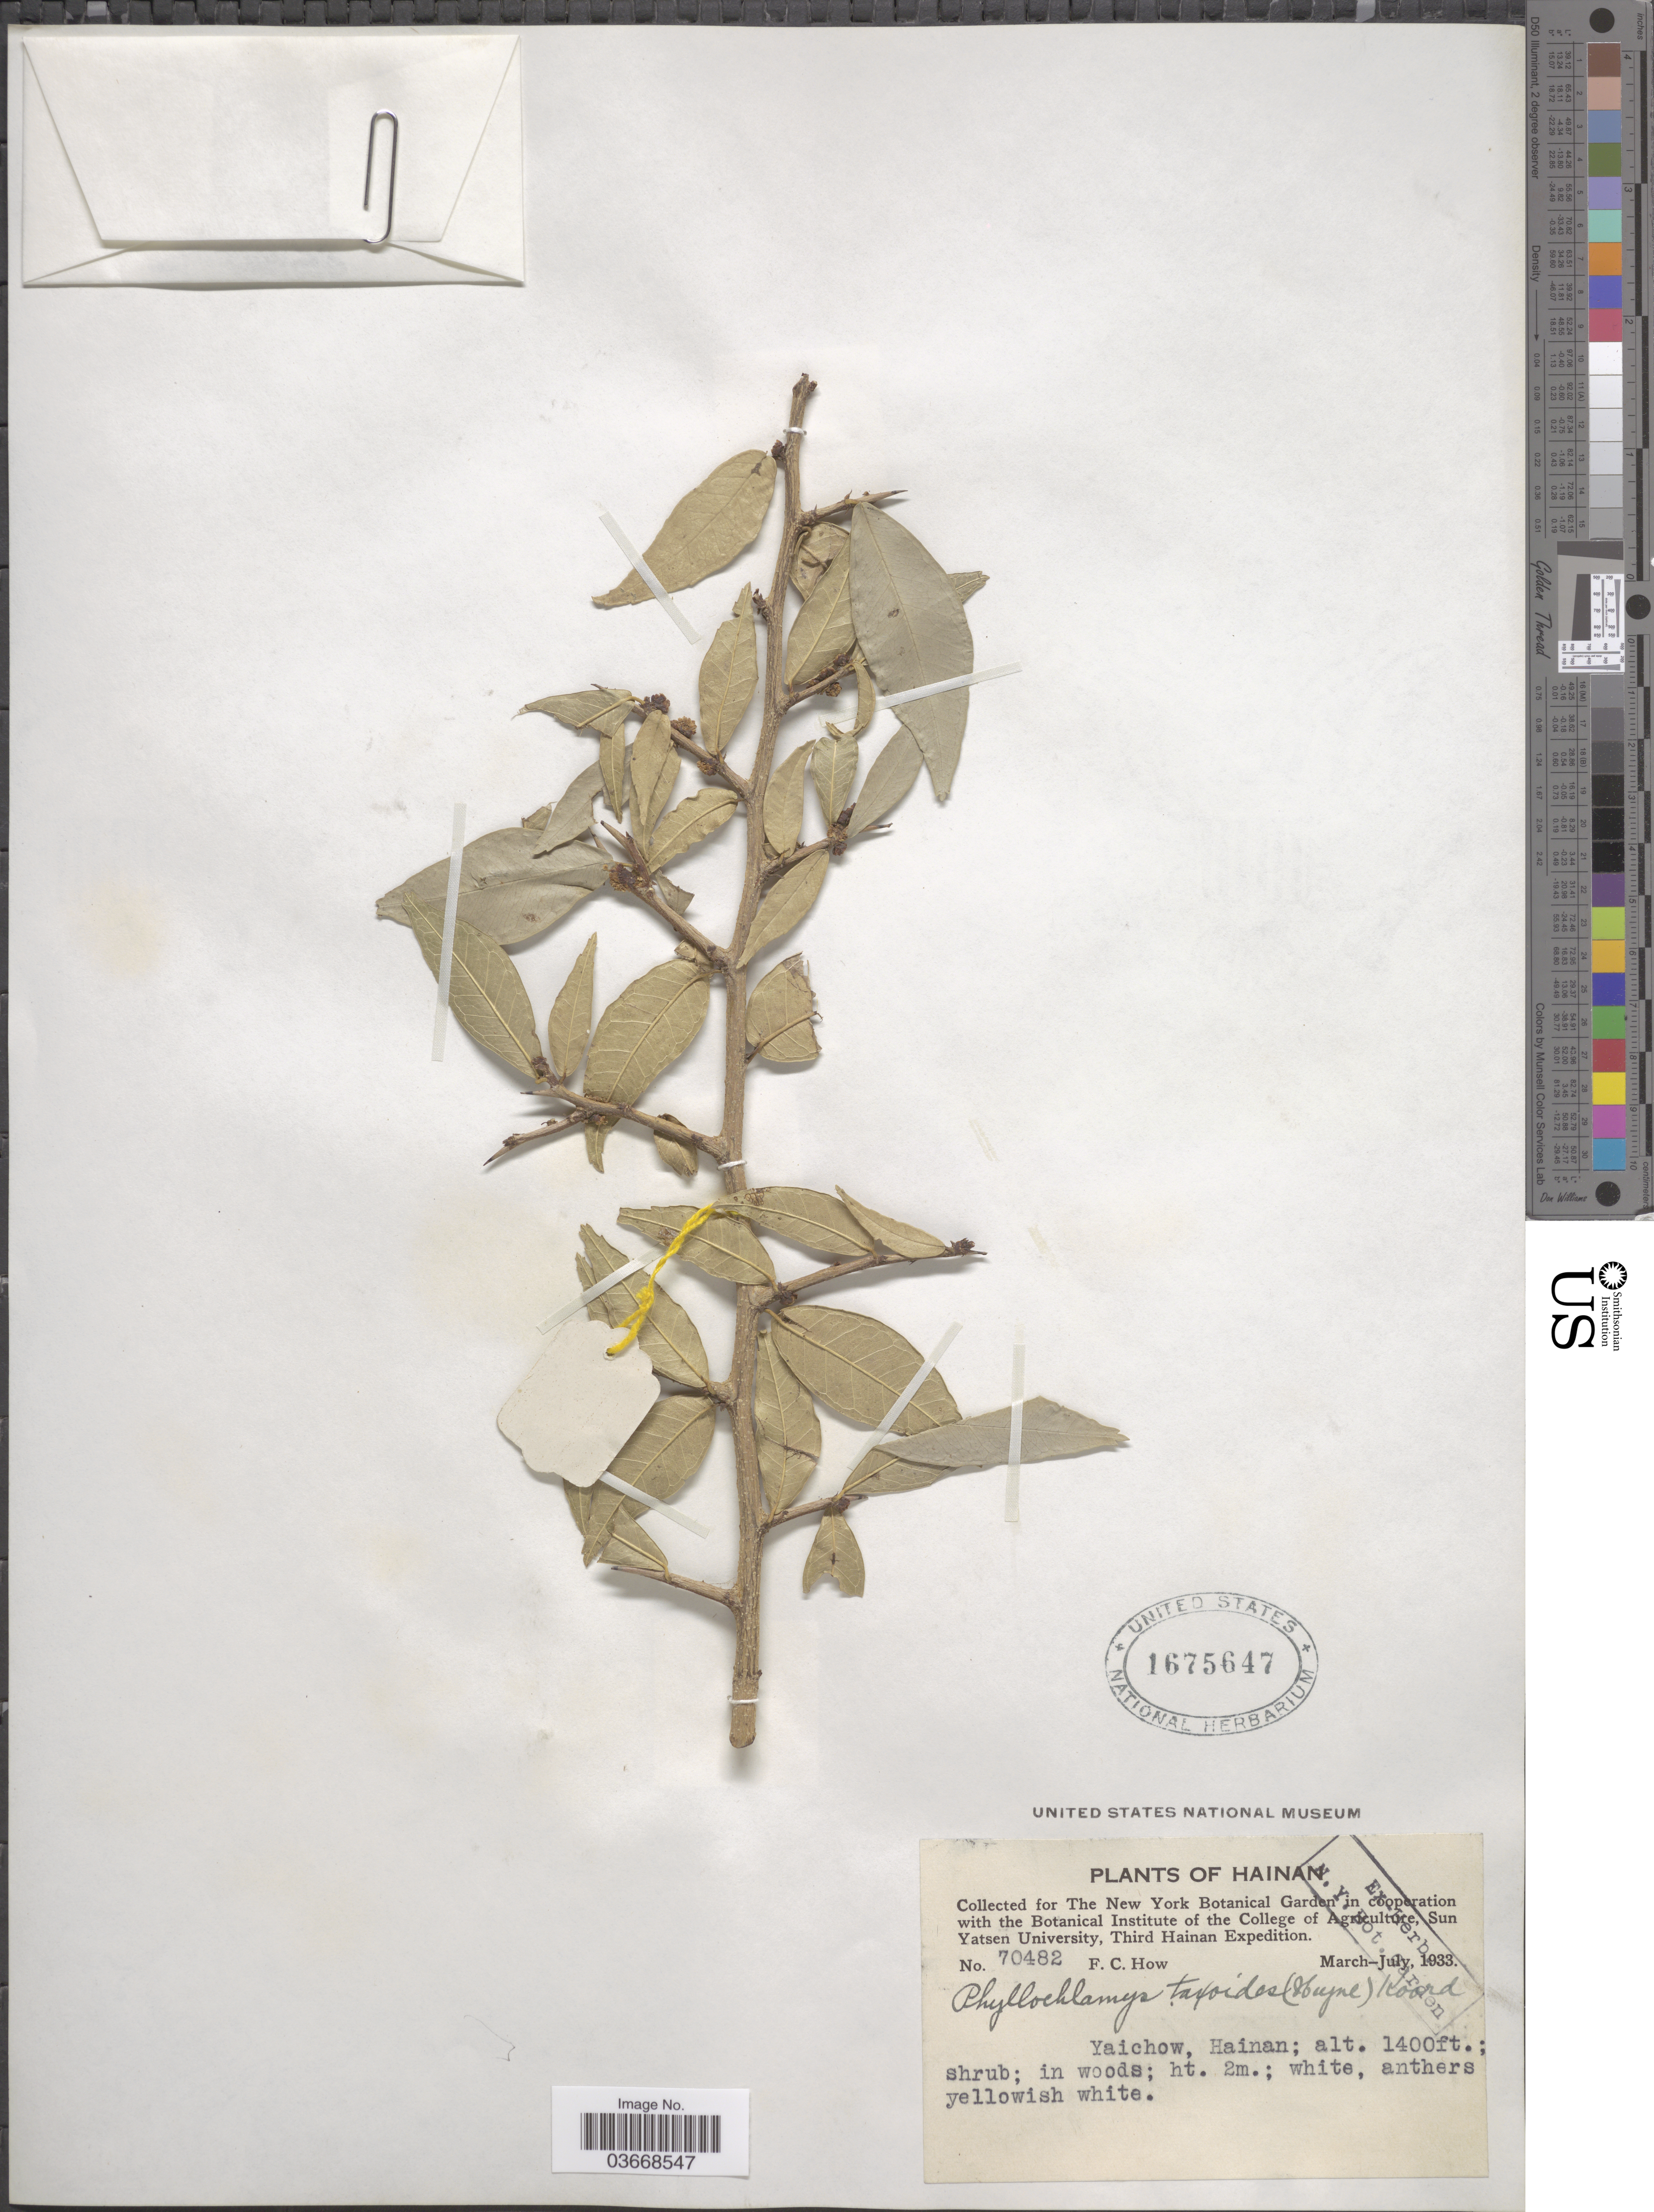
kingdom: Plantae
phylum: Tracheophyta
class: Magnoliopsida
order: Rosales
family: Moraceae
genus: Taxotrophis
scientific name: Taxotrophis taxoides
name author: (B. Heyne ex Roth) Chew ex E. M. Gardner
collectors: F. C. How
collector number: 70482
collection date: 1933-03/1933-07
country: China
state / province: Hainan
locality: Yaichow.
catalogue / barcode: US 1675647